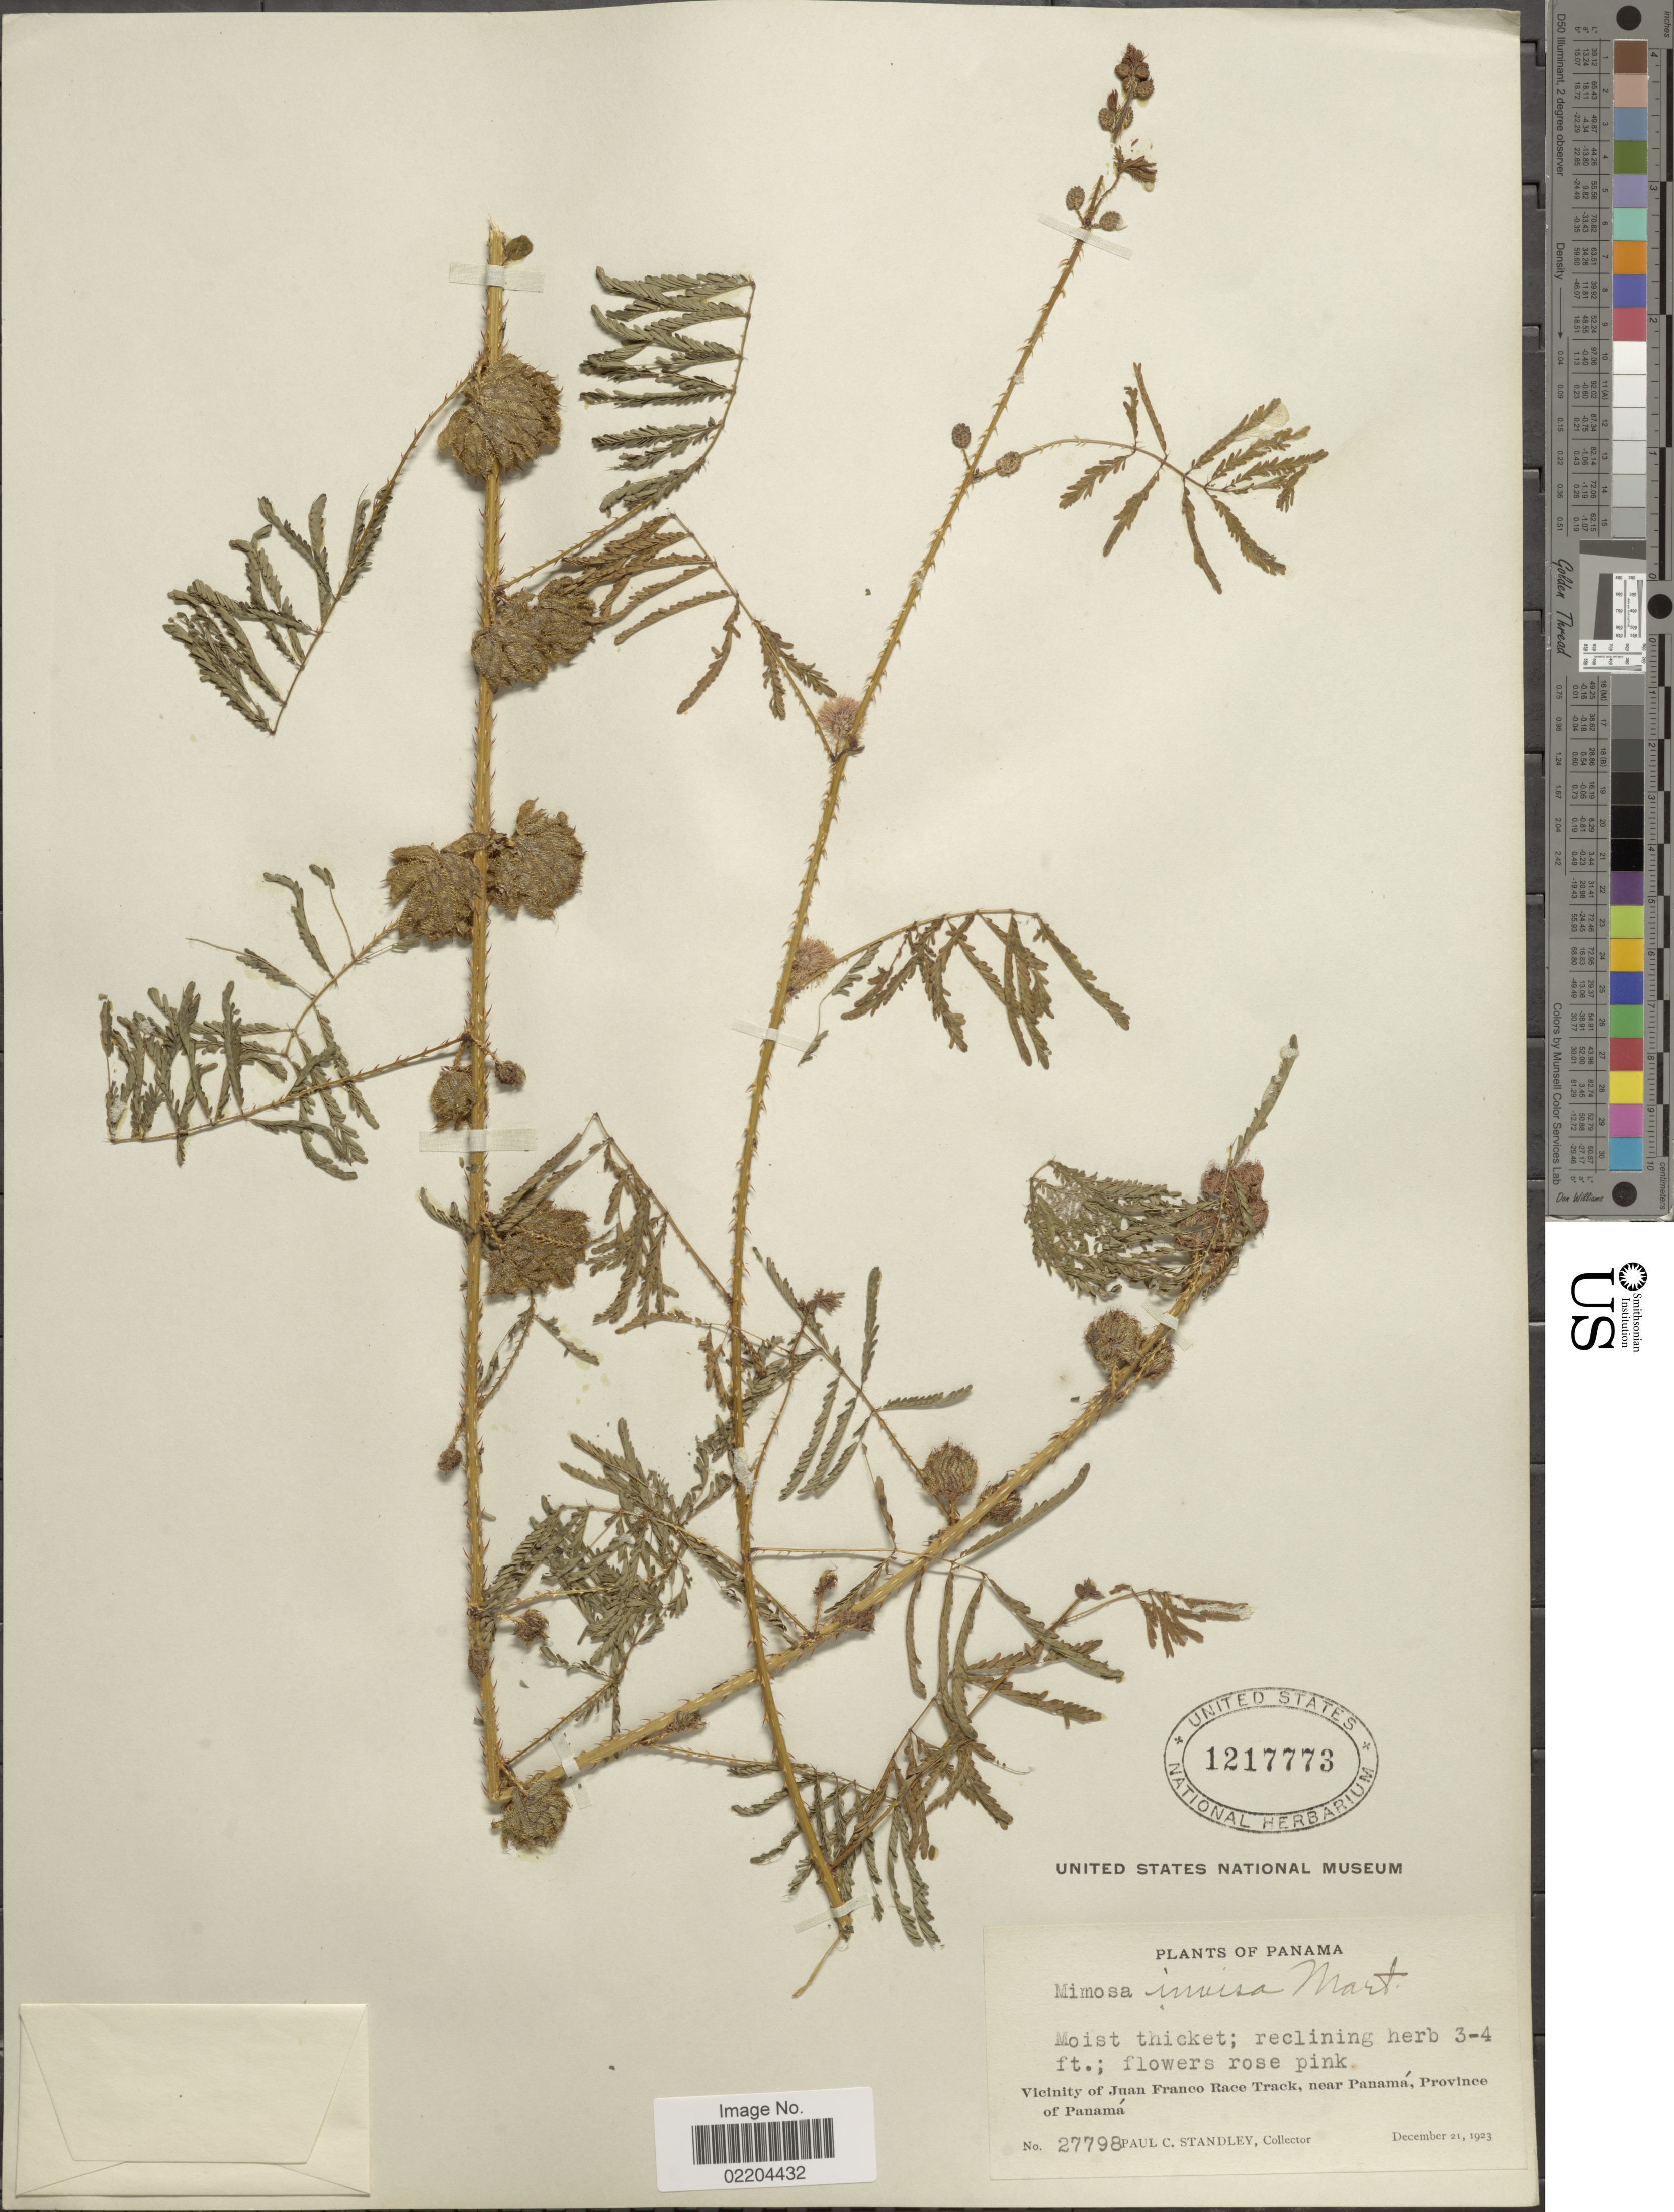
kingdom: Plantae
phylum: Tracheophyta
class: Magnoliopsida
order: Fabales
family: Fabaceae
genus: Mimosa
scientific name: Mimosa invisa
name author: Mart. ex Colla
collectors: P. C. Standley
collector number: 27798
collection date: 1923-12-21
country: Panama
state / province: Panamá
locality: Vicinity of Juan Franco race Track, near Panama, Province of Panama.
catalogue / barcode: US 1217773